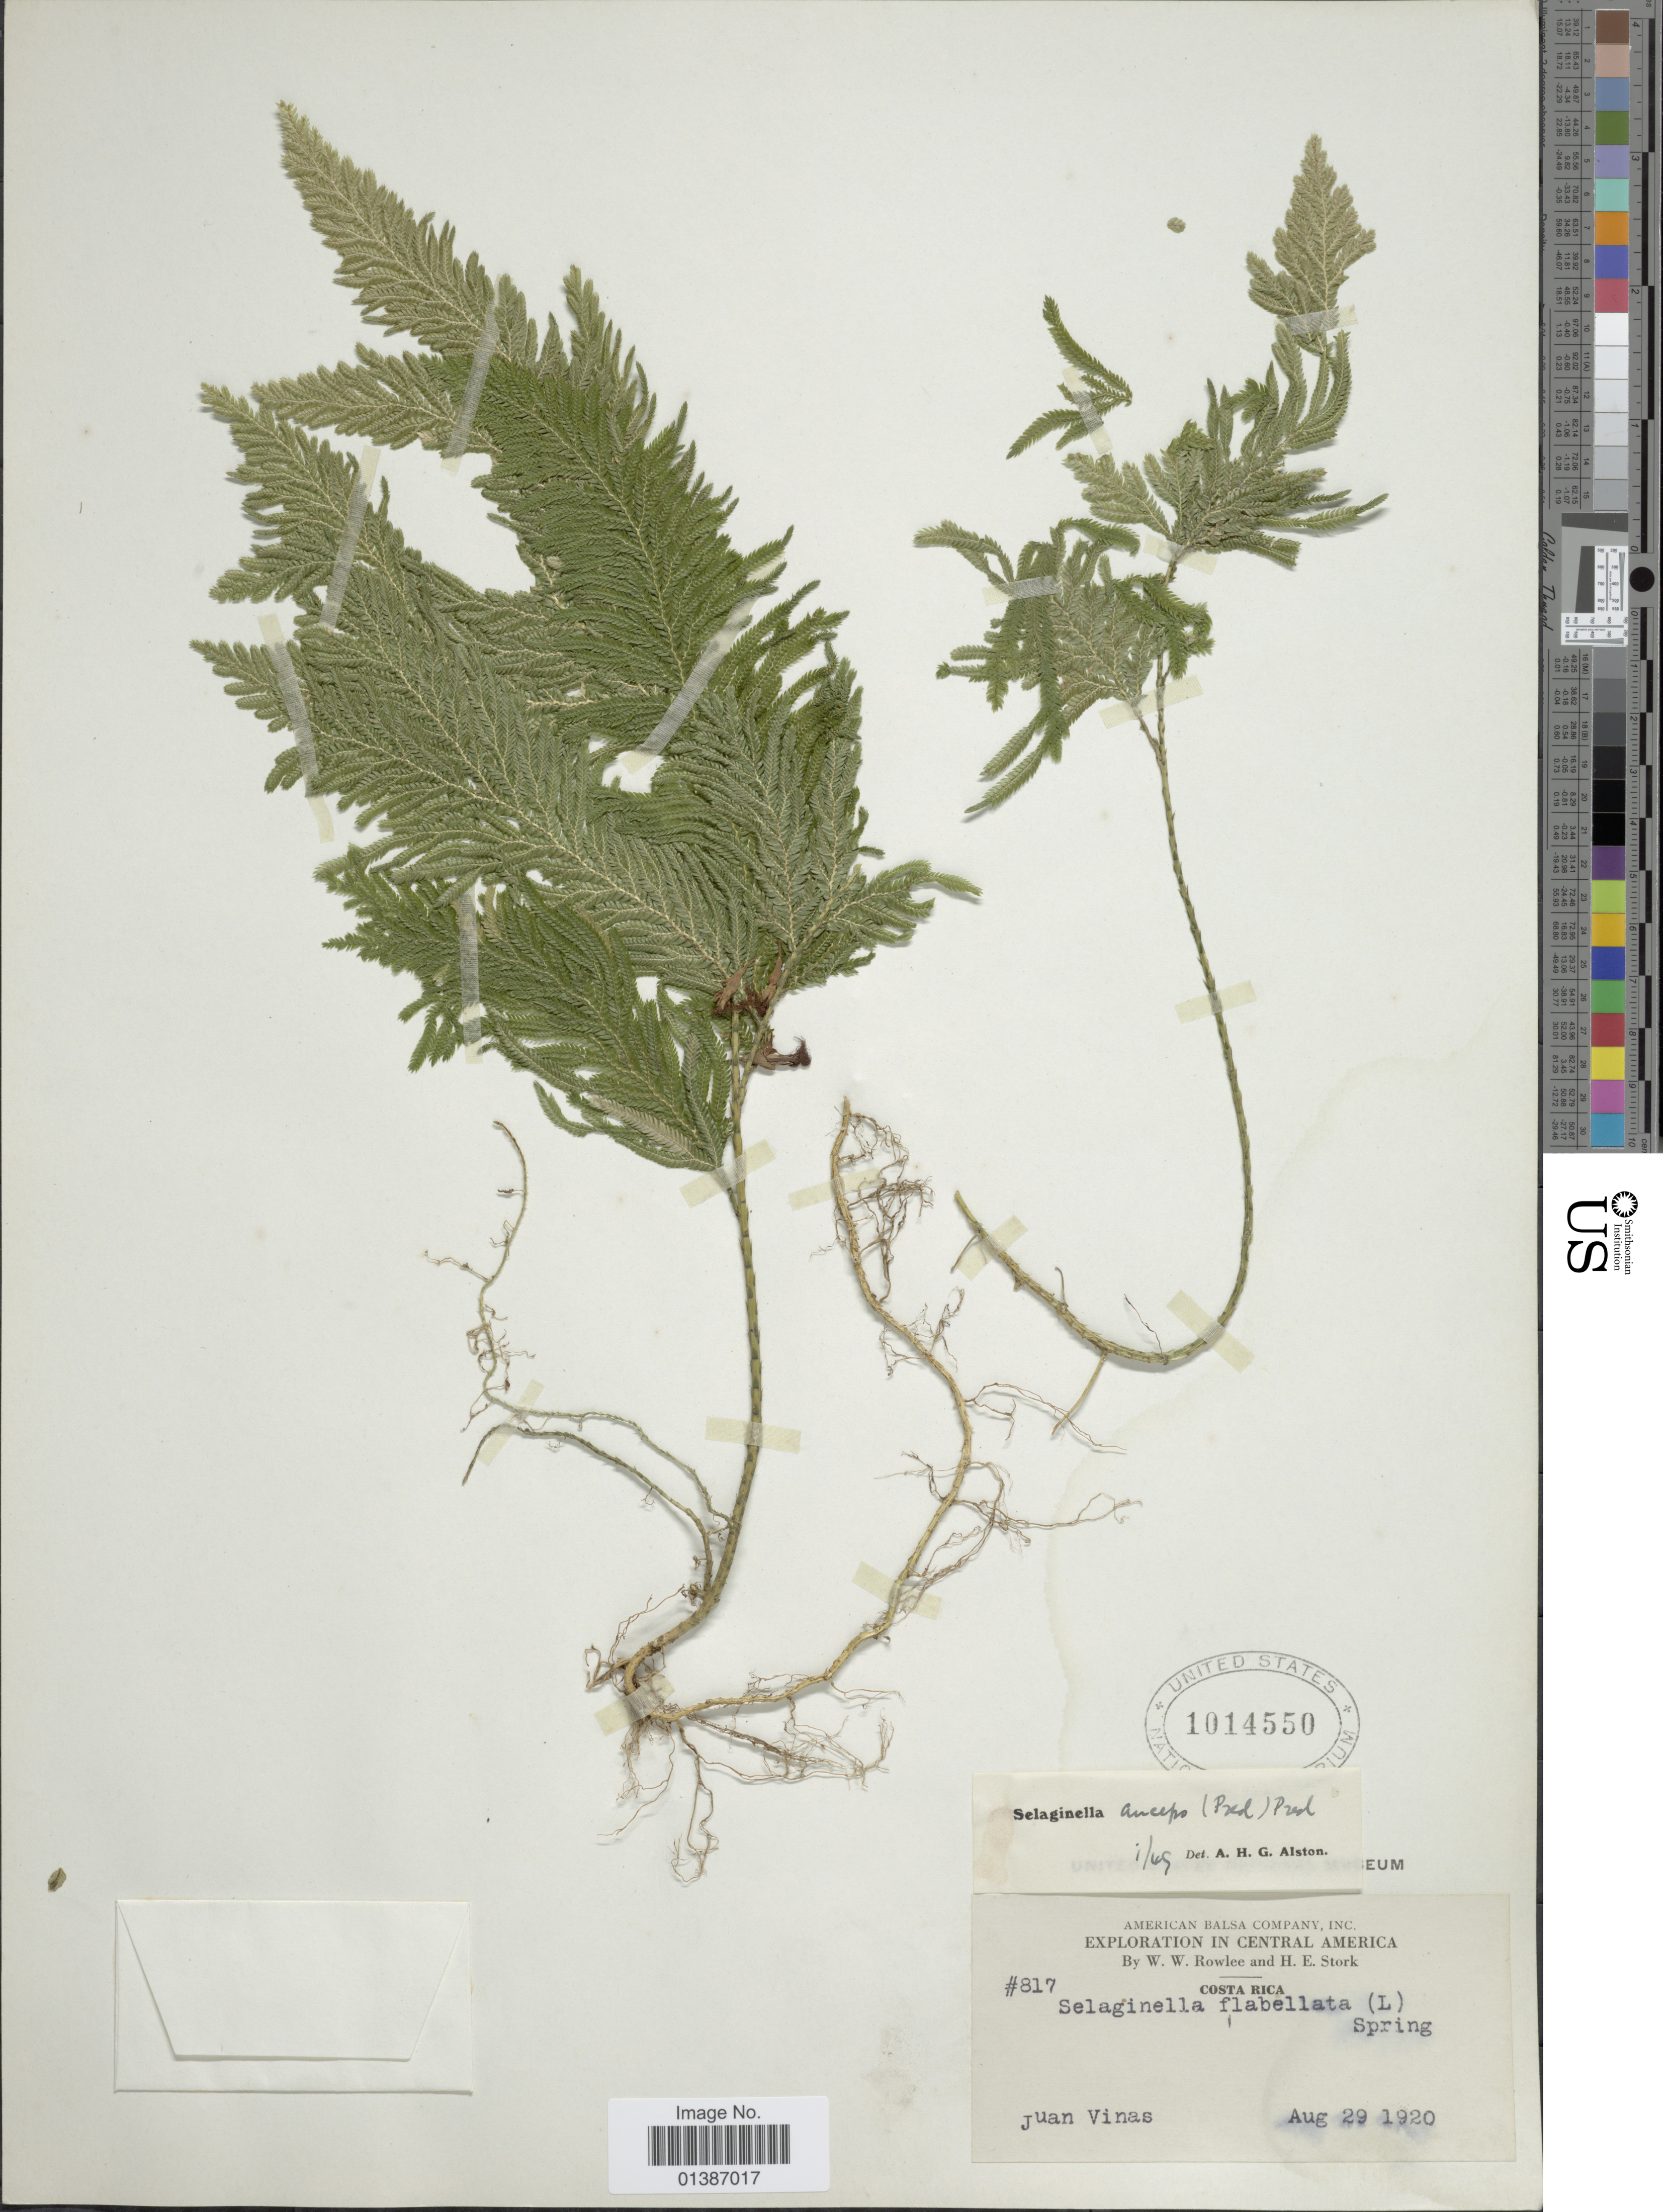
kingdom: Plantae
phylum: Tracheophyta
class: Lycopodiopsida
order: Selaginellales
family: Selaginellaceae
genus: Selaginella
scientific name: Selaginella anceps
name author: (C. Presl)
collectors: J. Vinas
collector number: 817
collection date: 1920-08-29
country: Costa Rica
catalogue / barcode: US 1014550